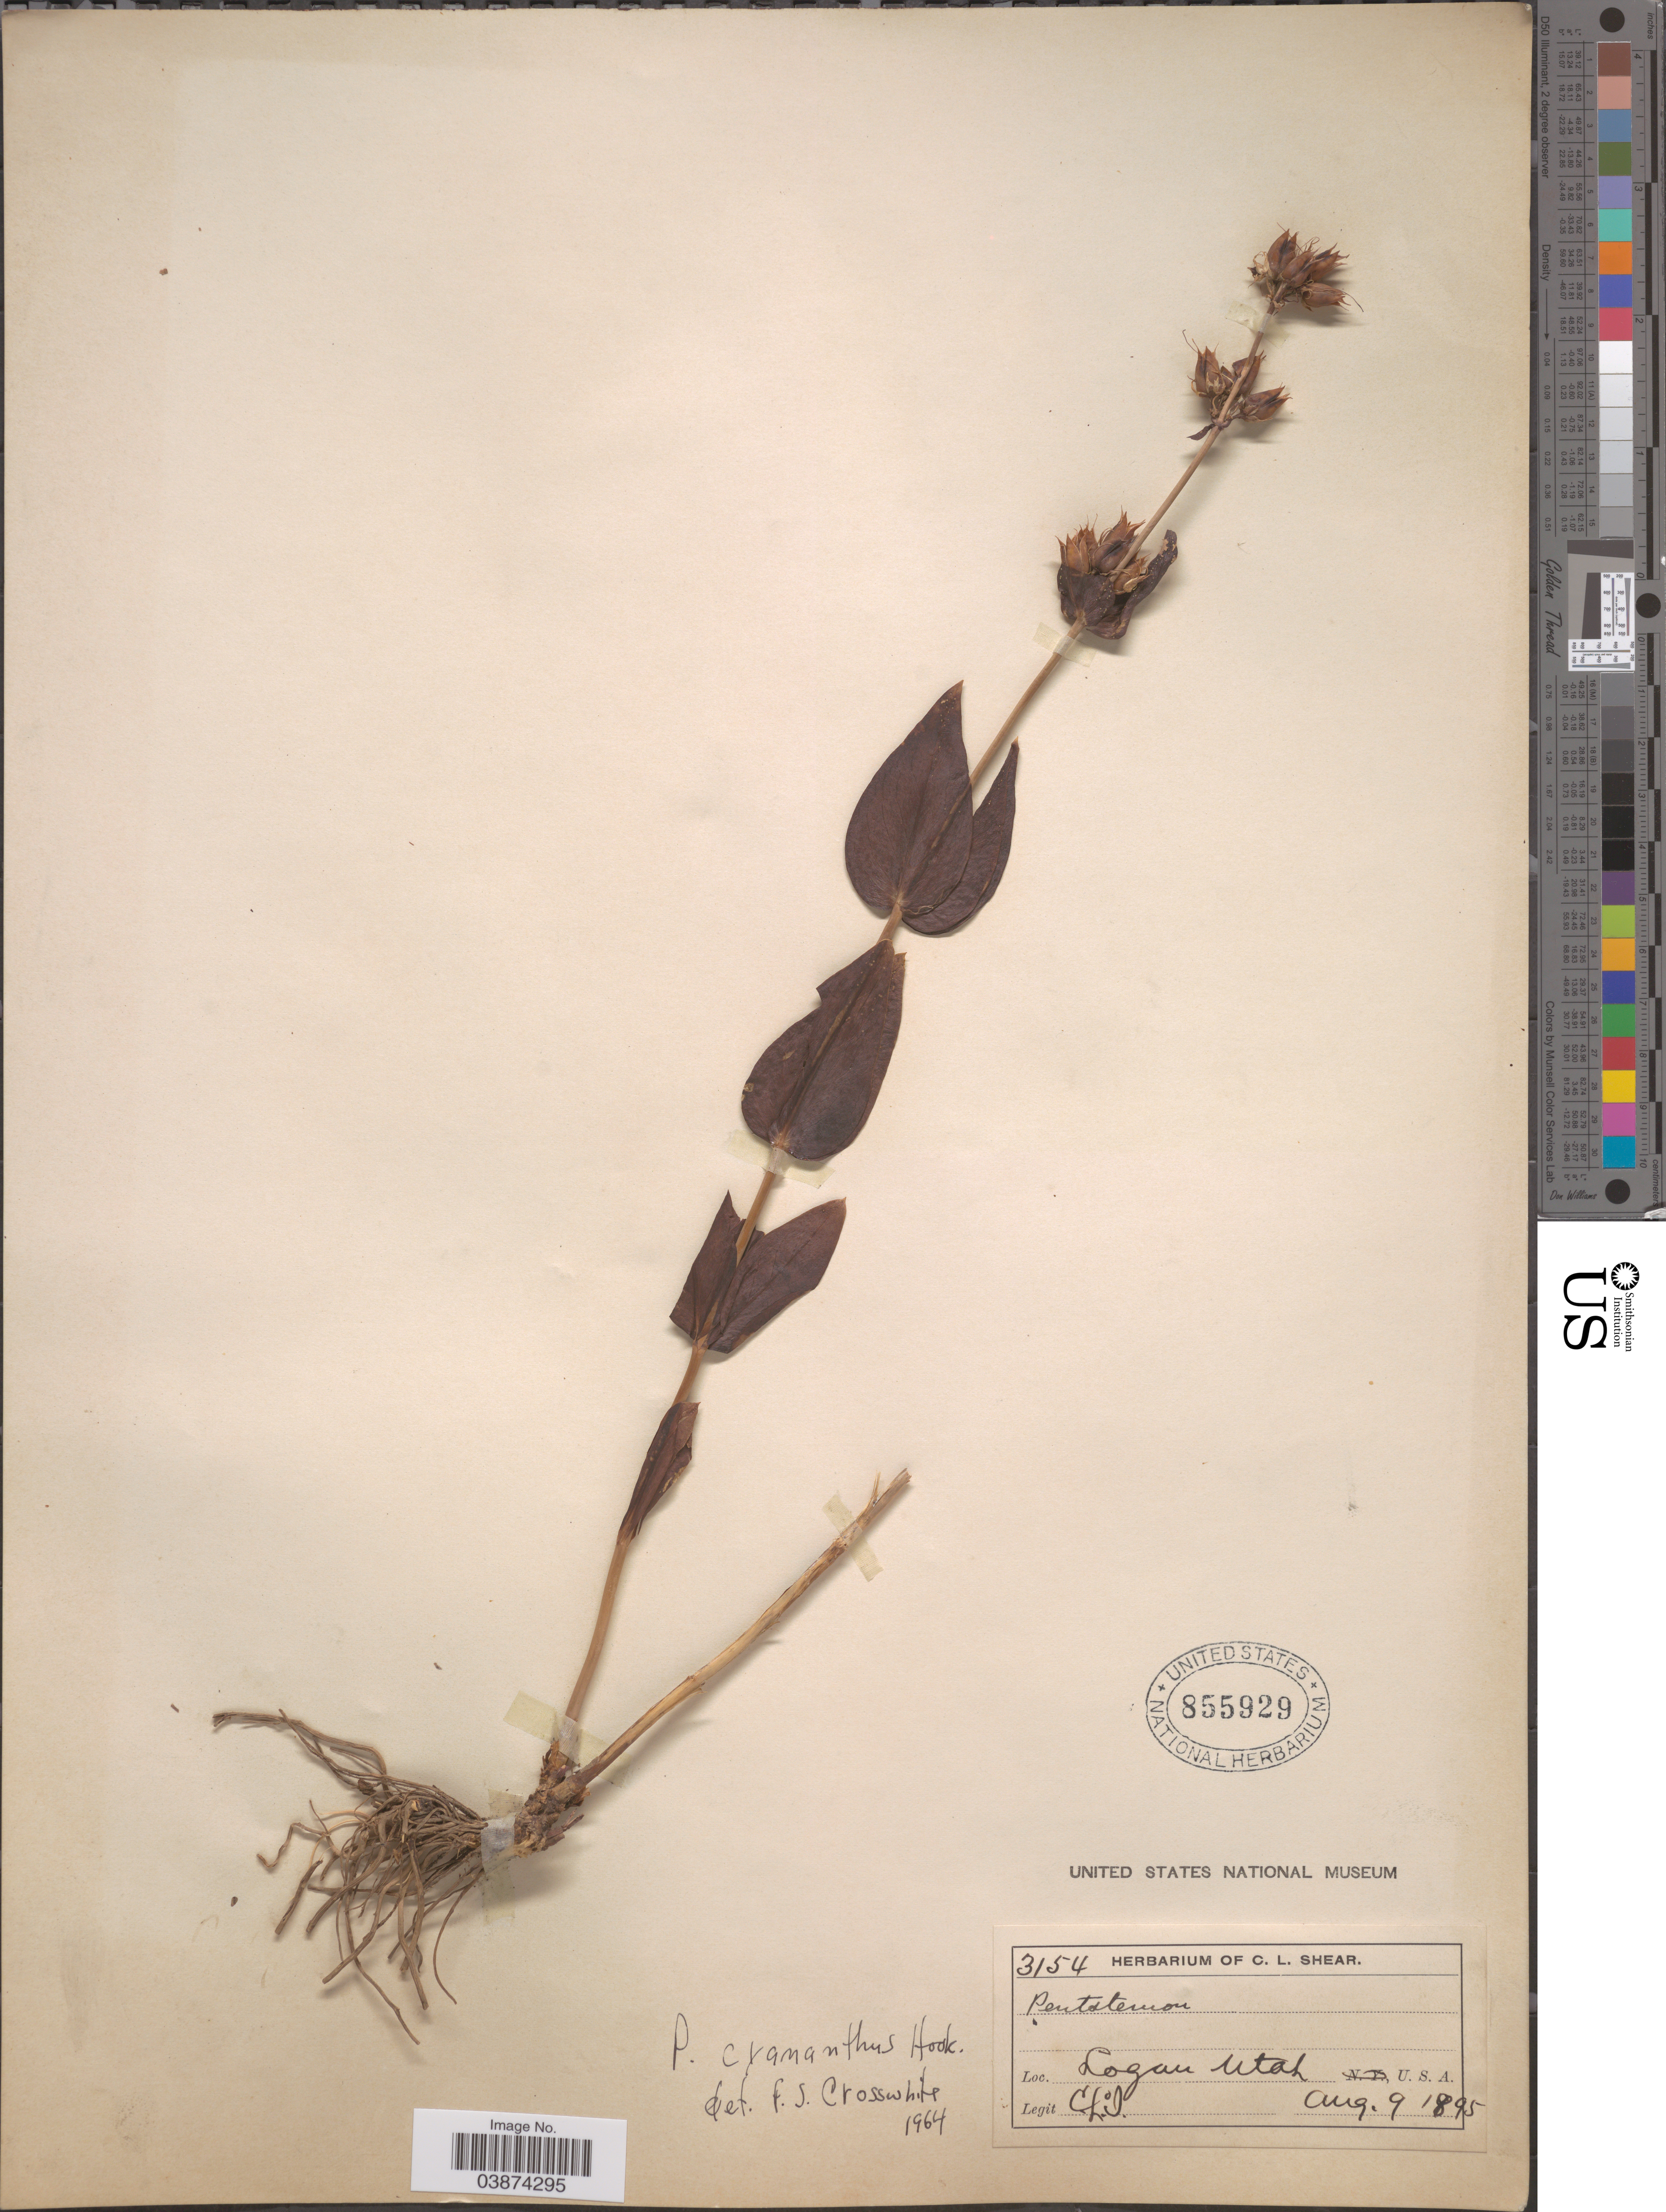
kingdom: Plantae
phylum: Tracheophyta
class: Magnoliopsida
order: Lamiales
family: Plantaginaceae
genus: Penstemon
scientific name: Penstemon cyananthus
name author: Hook.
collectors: C. L. Shear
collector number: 3154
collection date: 1895-08-09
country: United States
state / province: Utah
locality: Logan.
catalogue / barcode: US 855929